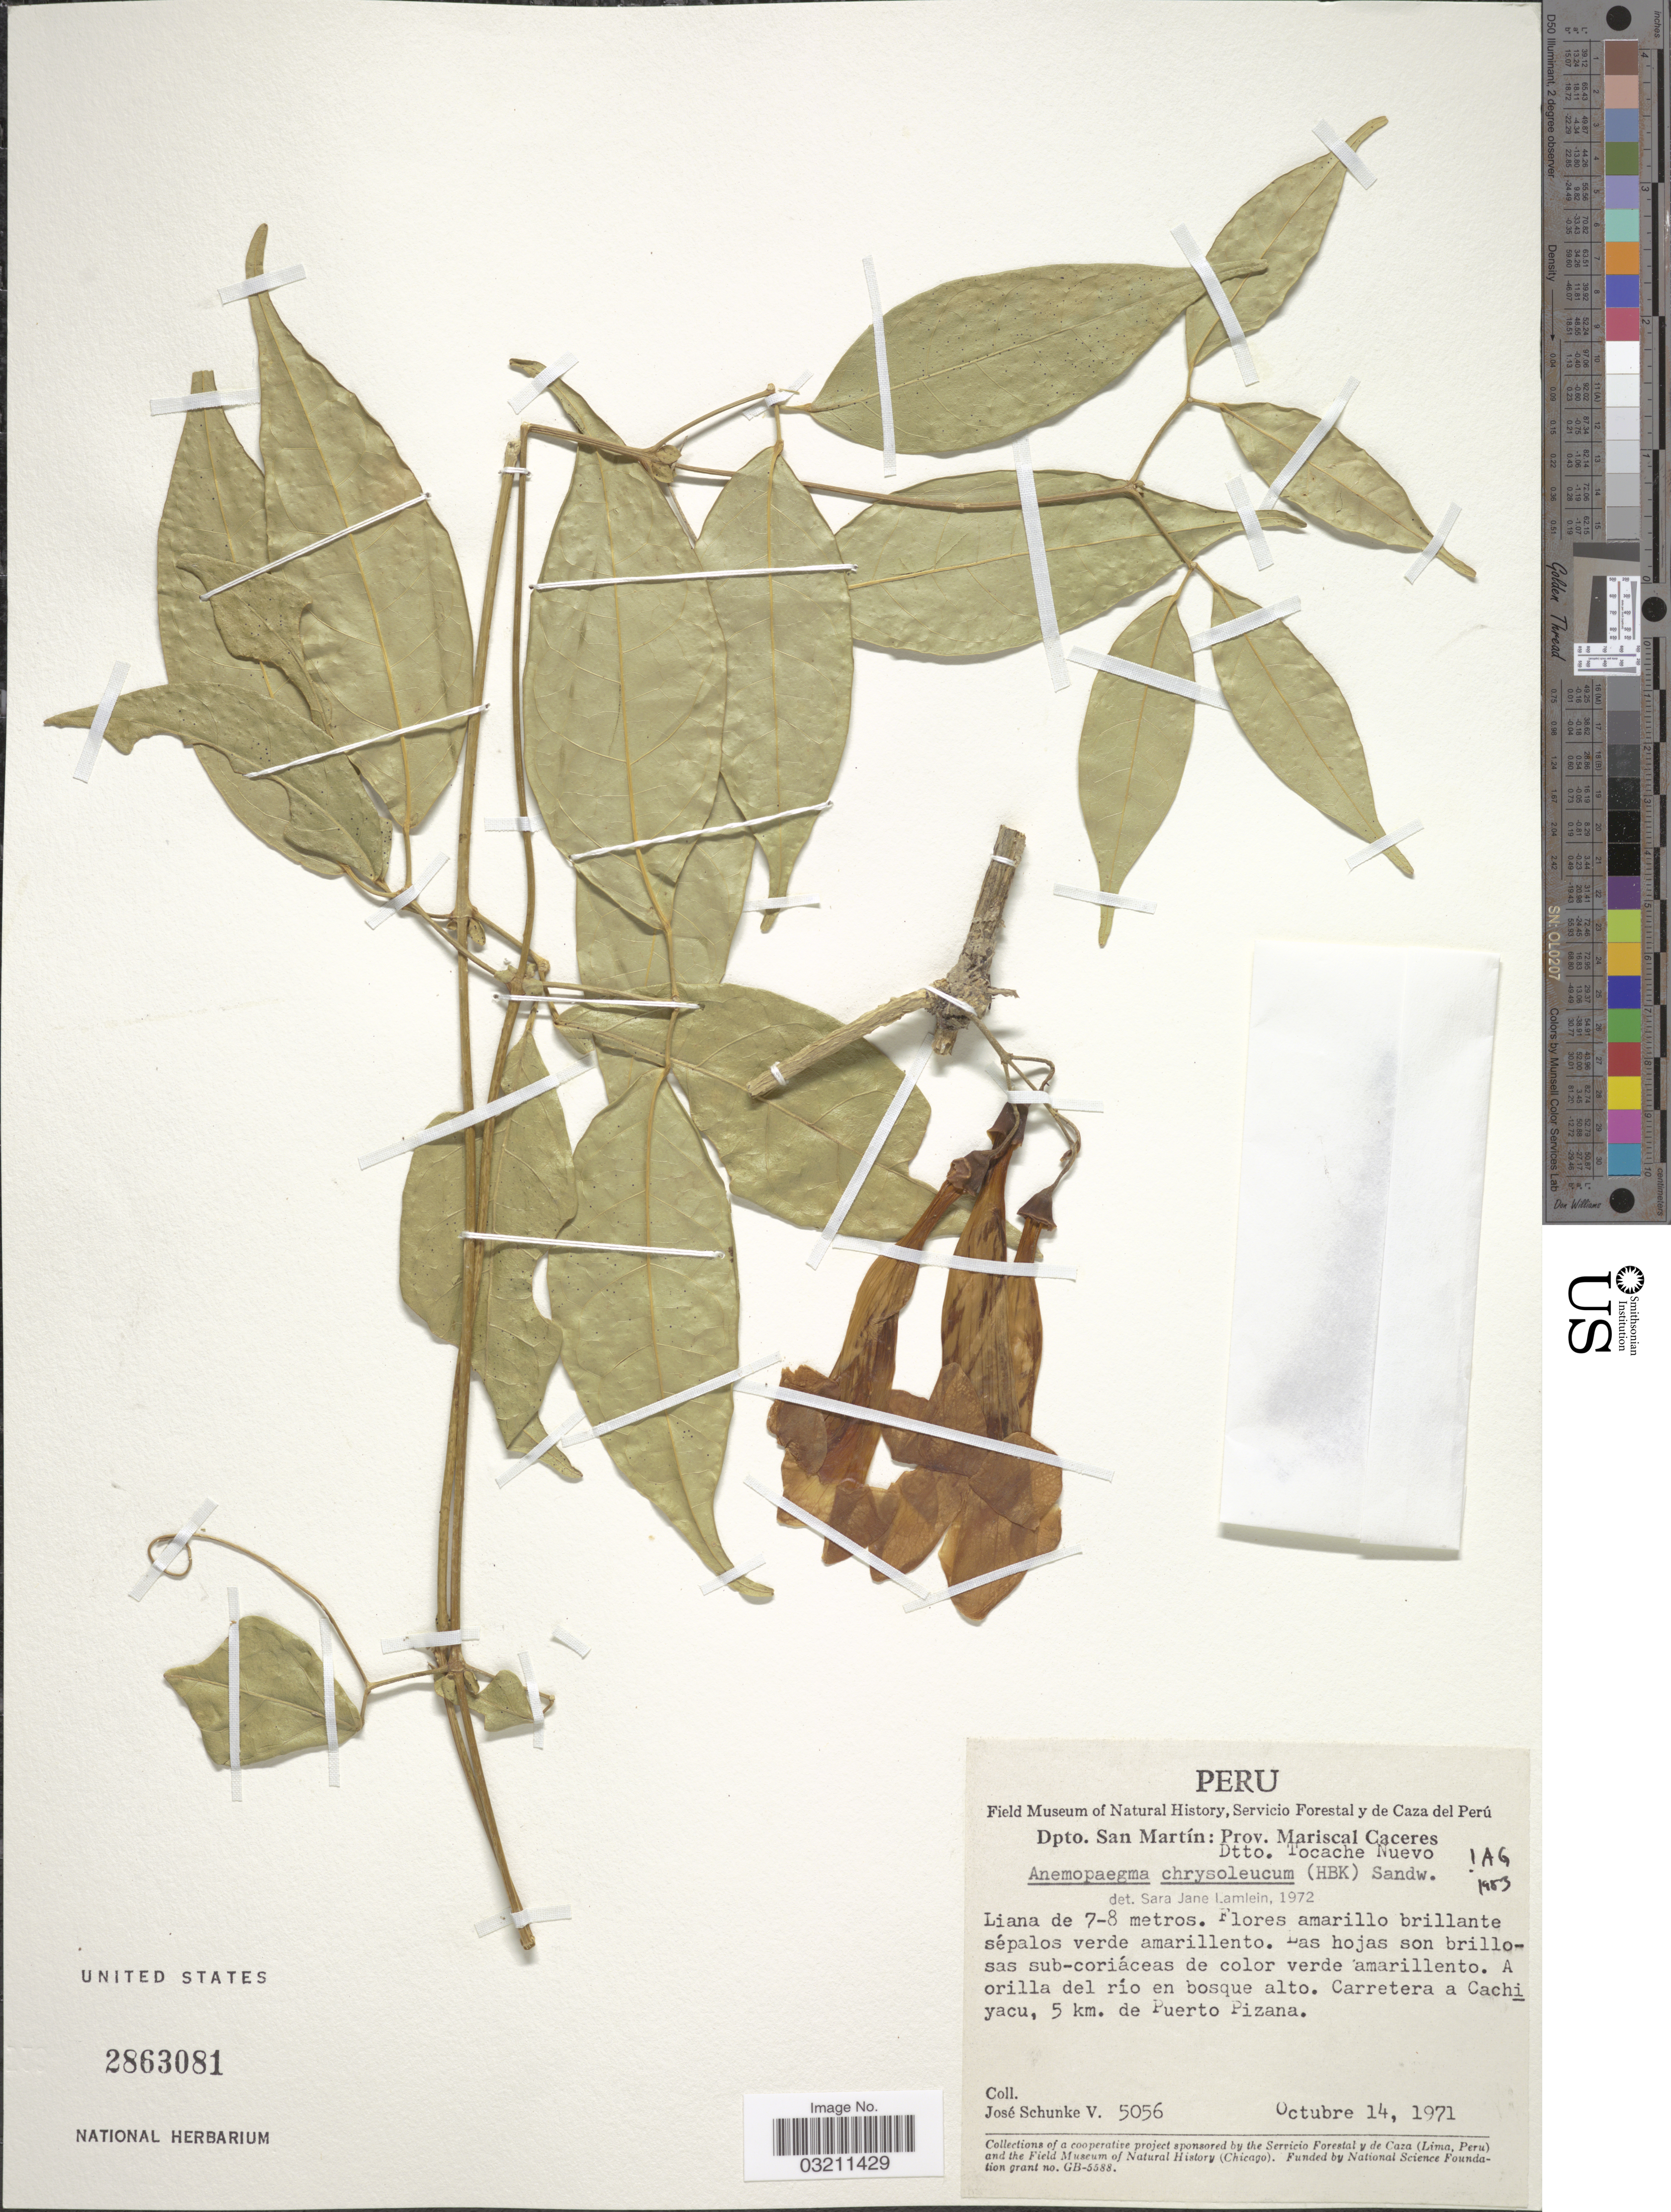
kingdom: Plantae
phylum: Tracheophyta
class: Magnoliopsida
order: Lamiales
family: Bignoniaceae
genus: Anemopaegma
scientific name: Anemopaegma chrysoleucum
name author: (Kunth) Sandwith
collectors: J. Schunke Vigo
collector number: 5056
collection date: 1971-10-14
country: Peru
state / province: San Martín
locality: Dpto. San Martín: Prov. Mariscal Caceres. Dtto. Tocache Nuevo. Carretera a Cachiyacu, 5 km. de Puerto Pizana.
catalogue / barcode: US 2863081